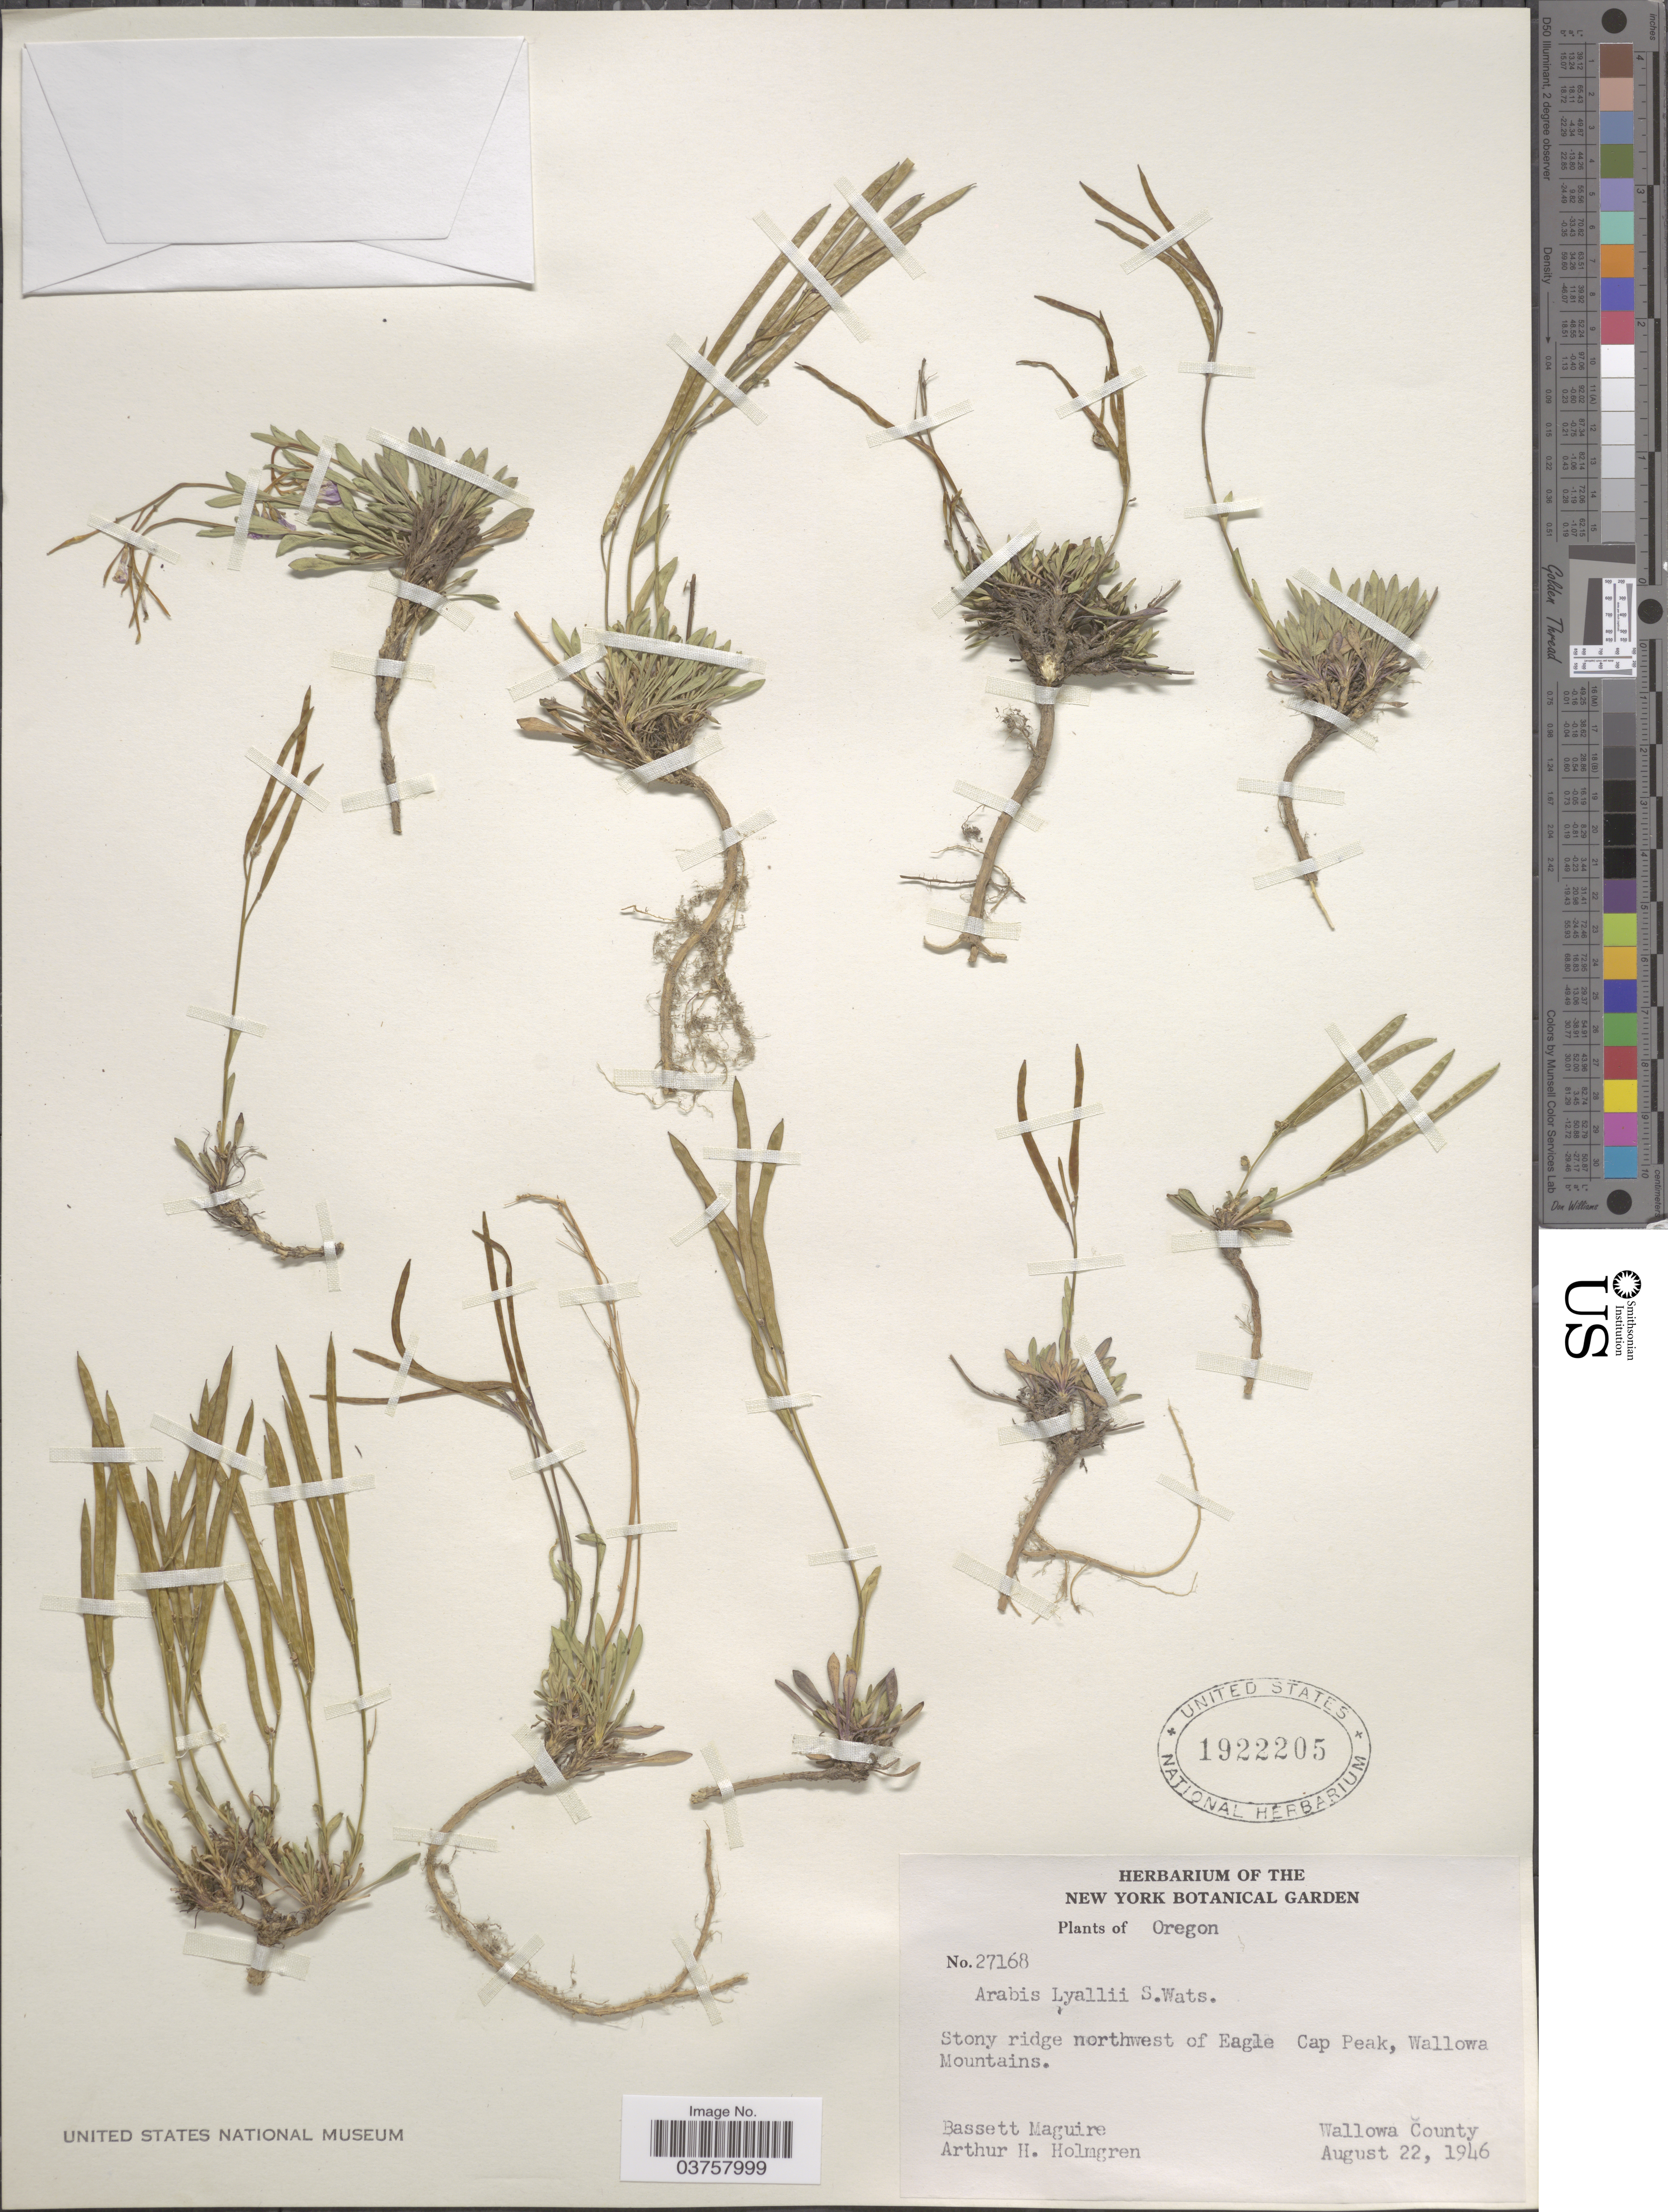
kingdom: Plantae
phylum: Tracheophyta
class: Magnoliopsida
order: Brassicales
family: Brassicaceae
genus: Arabis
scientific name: Arabis lyallii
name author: S. Watson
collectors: B. Maguire & A. H. Holmgren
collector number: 27168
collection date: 1946-08-22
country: United States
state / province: Oregon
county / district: Wallowa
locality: Stony ridge northwest of Eagle Cap Peak, Wallowa Mountains. Wallowa County.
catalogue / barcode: US 1922205